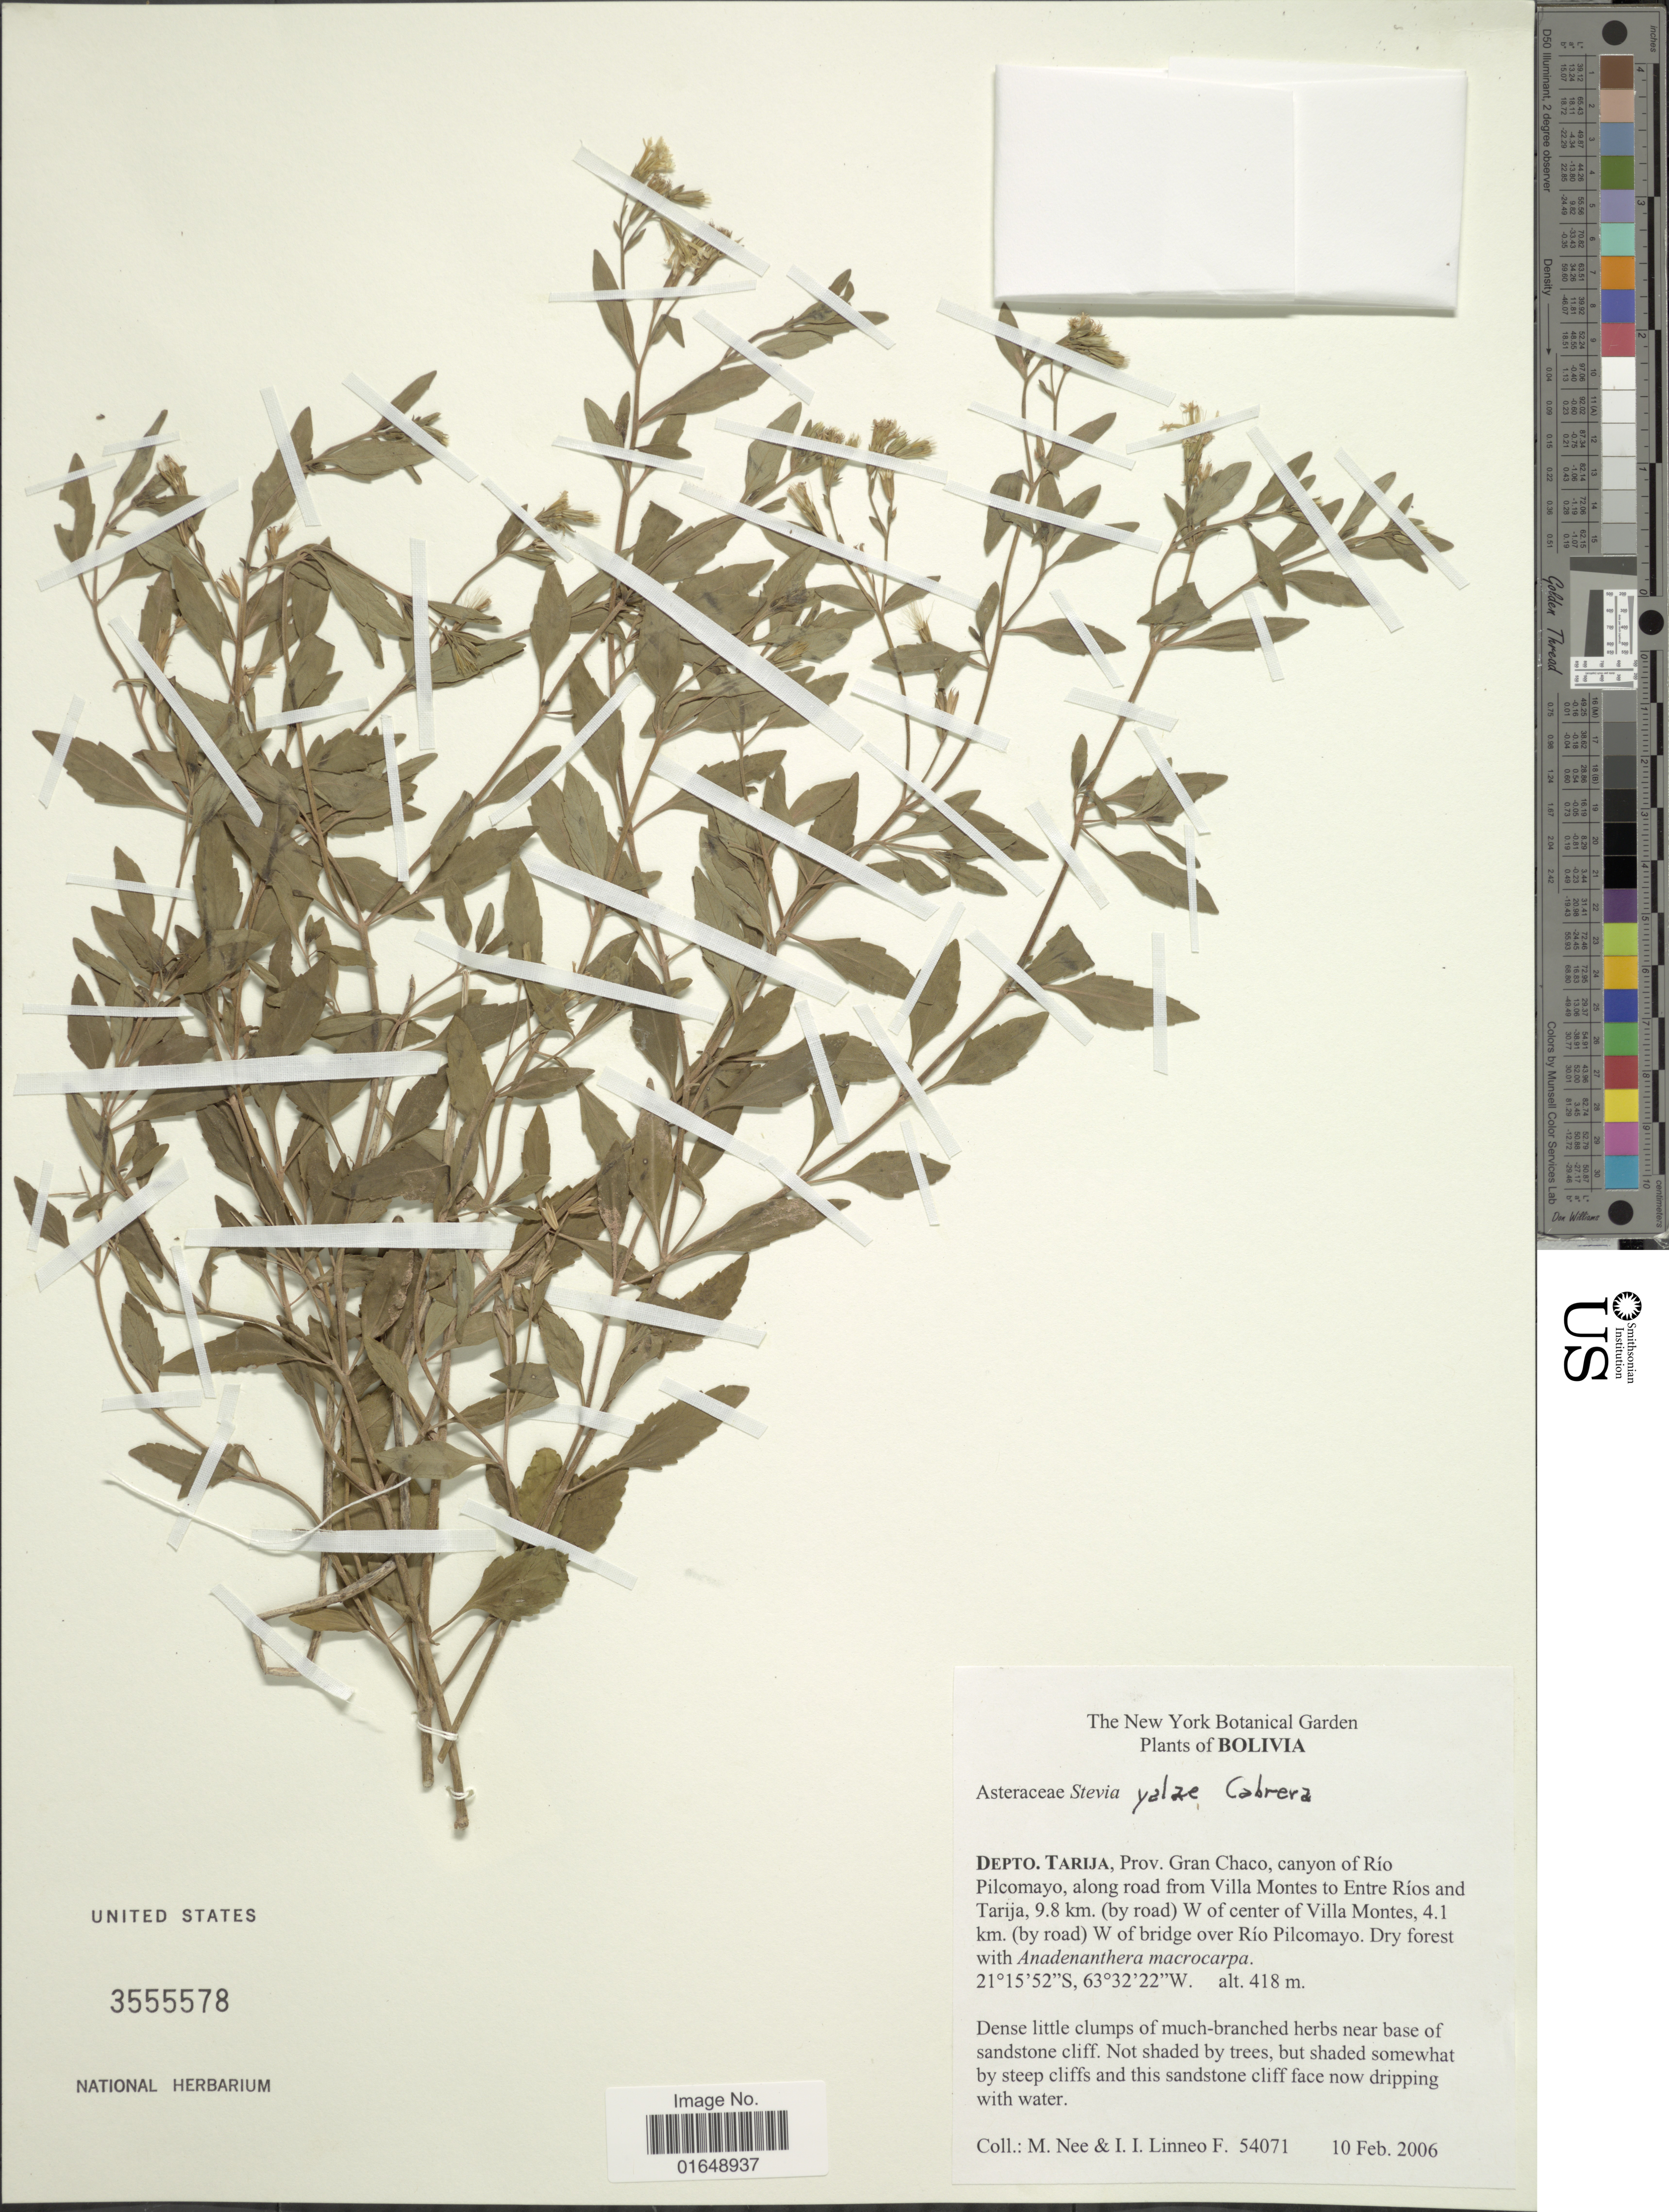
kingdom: Plantae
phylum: Tracheophyta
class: Magnoliopsida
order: Asterales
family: Asteraceae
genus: Stevia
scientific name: Stevia yalae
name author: Cabrera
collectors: M. Nee & I. Linneo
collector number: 54071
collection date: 2006-02-10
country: Bolivia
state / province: Tarija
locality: Prov. Gran Chaco, canyon of Rio pilcomayo, along road from Villa Montes to Entre Rios and Tarija, 9.8 km. (by road) W of cener of Villa Montes, 4.1 km. (by road) W of bridge over Rio Pilcomayo.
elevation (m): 418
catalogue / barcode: US 3555578